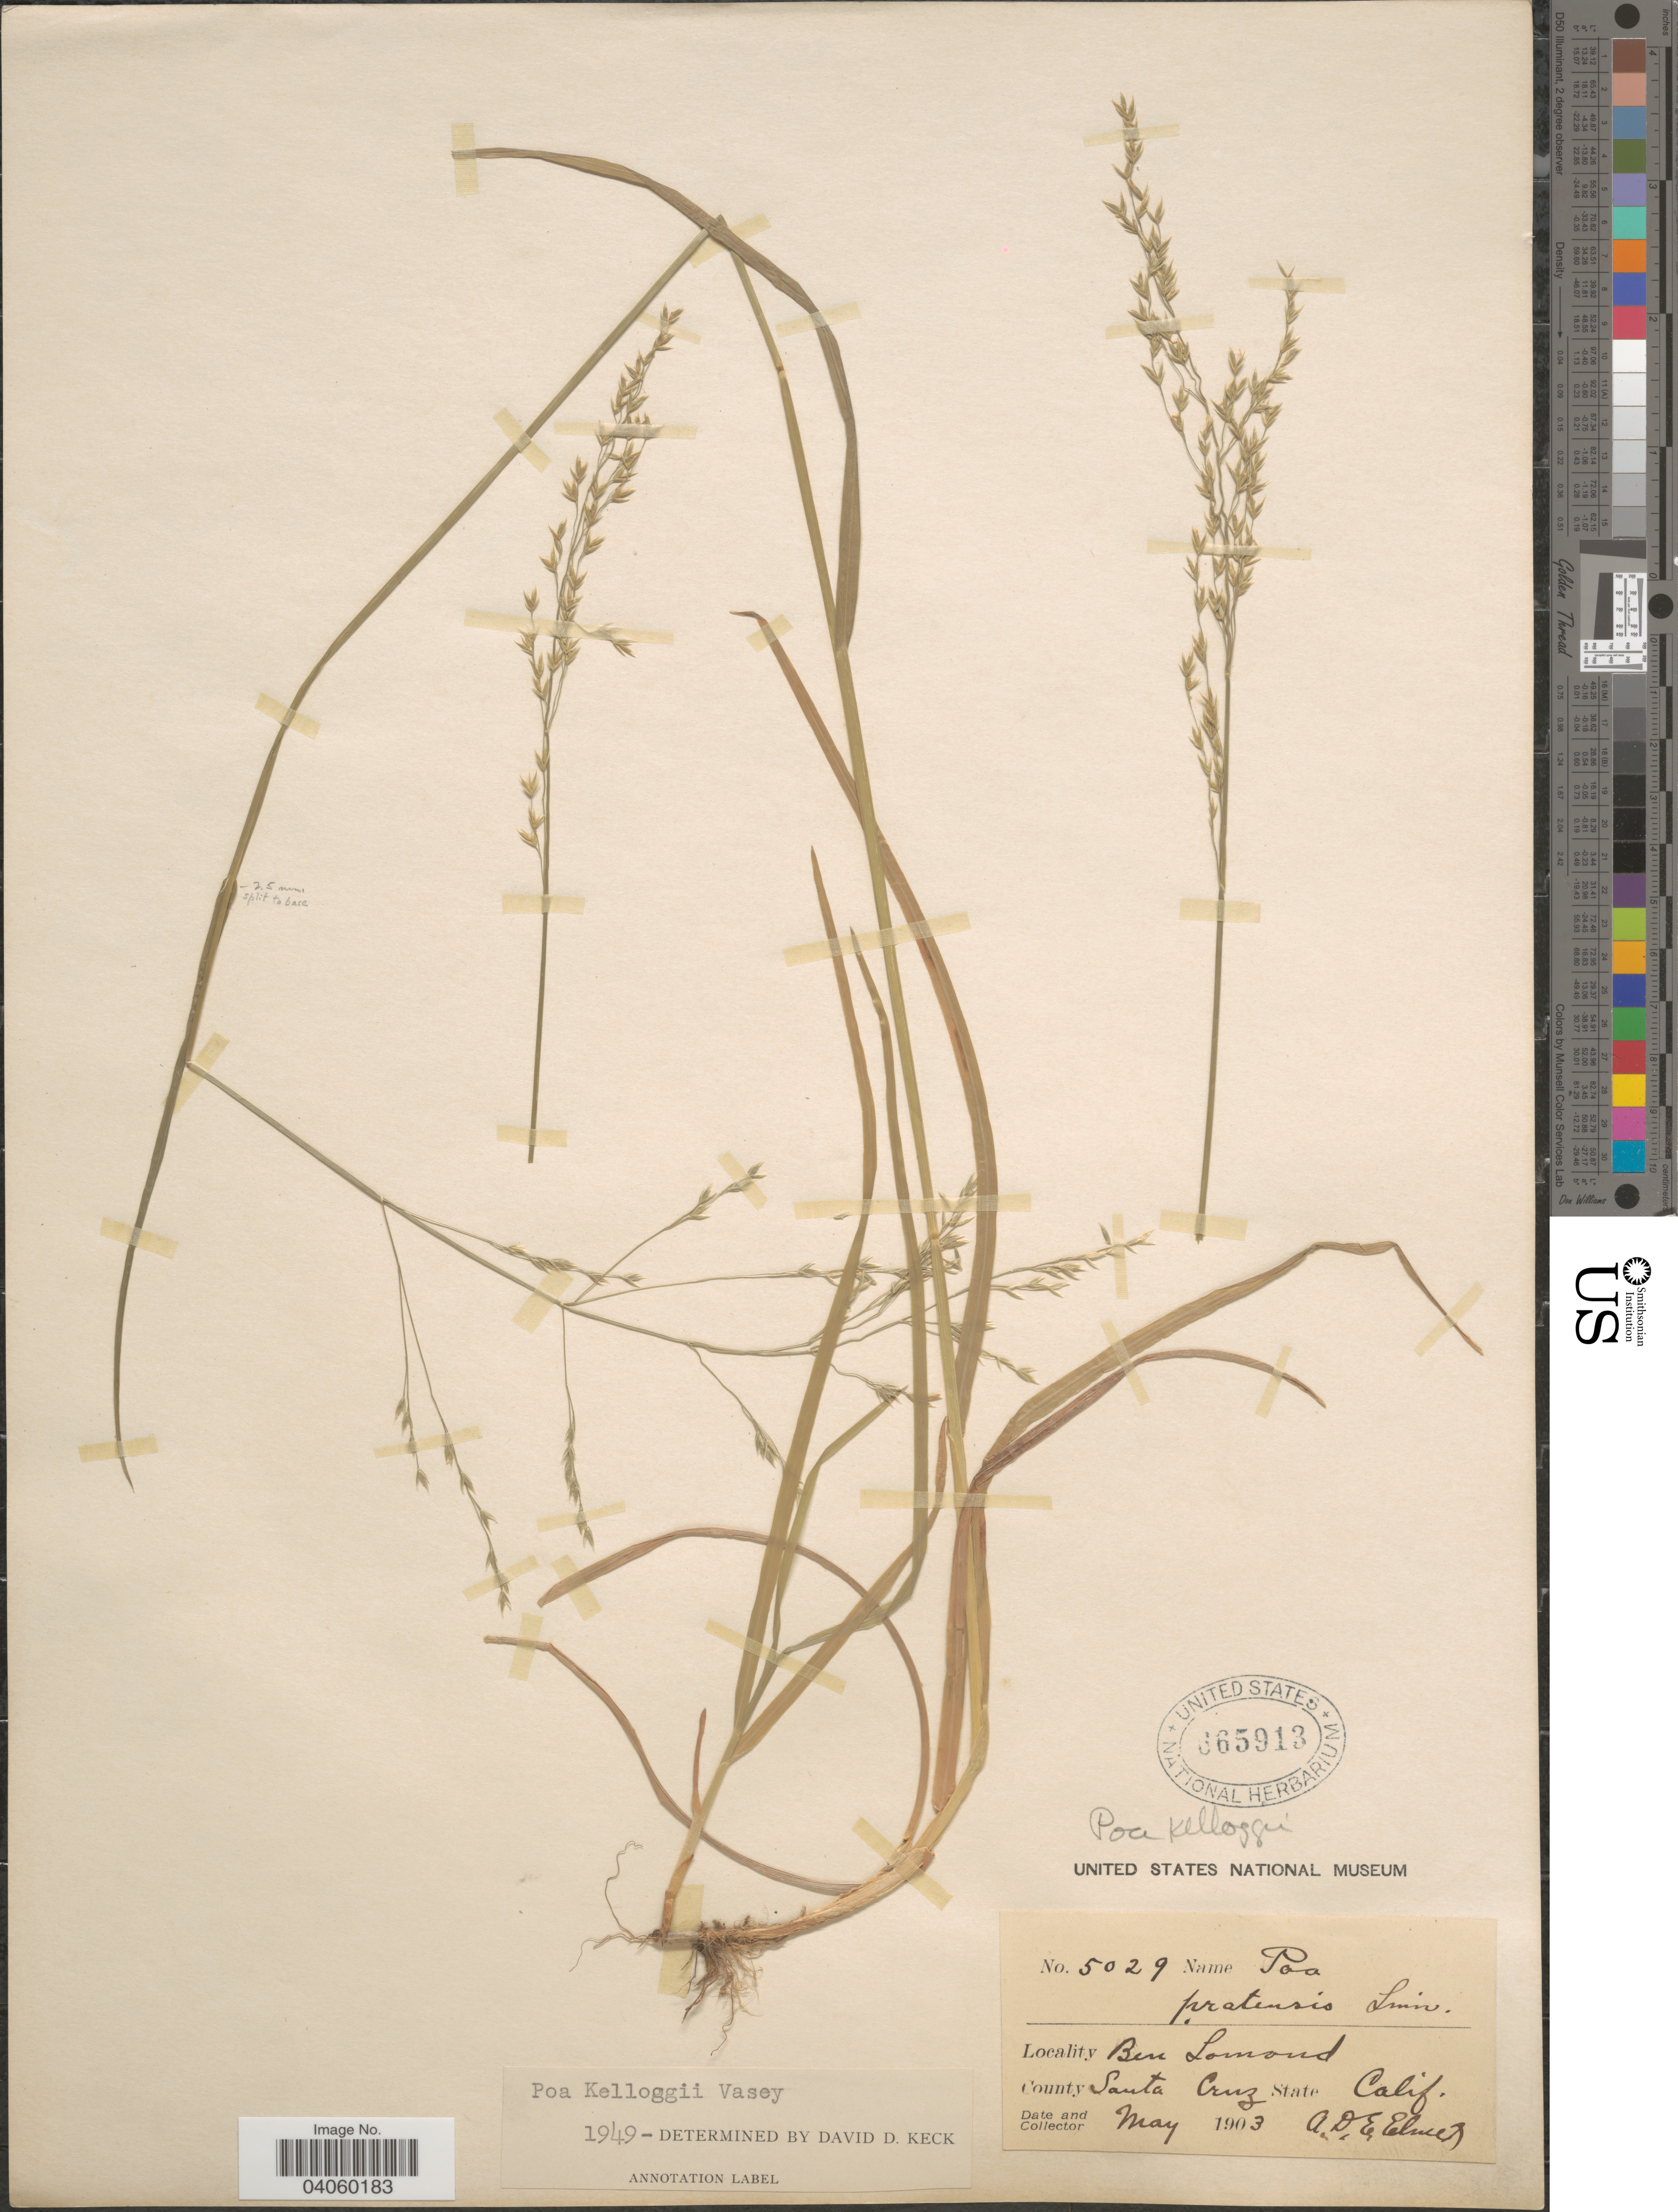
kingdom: Plantae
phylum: Tracheophyta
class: Liliopsida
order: Poales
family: Poaceae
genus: Poa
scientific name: Poa kelloggii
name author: Vasey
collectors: A. D. E. Elmer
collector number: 5029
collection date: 1903-05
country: United States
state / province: California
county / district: Santa Cruz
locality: Ben Lomond. County Santa Cruz.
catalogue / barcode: US 665913